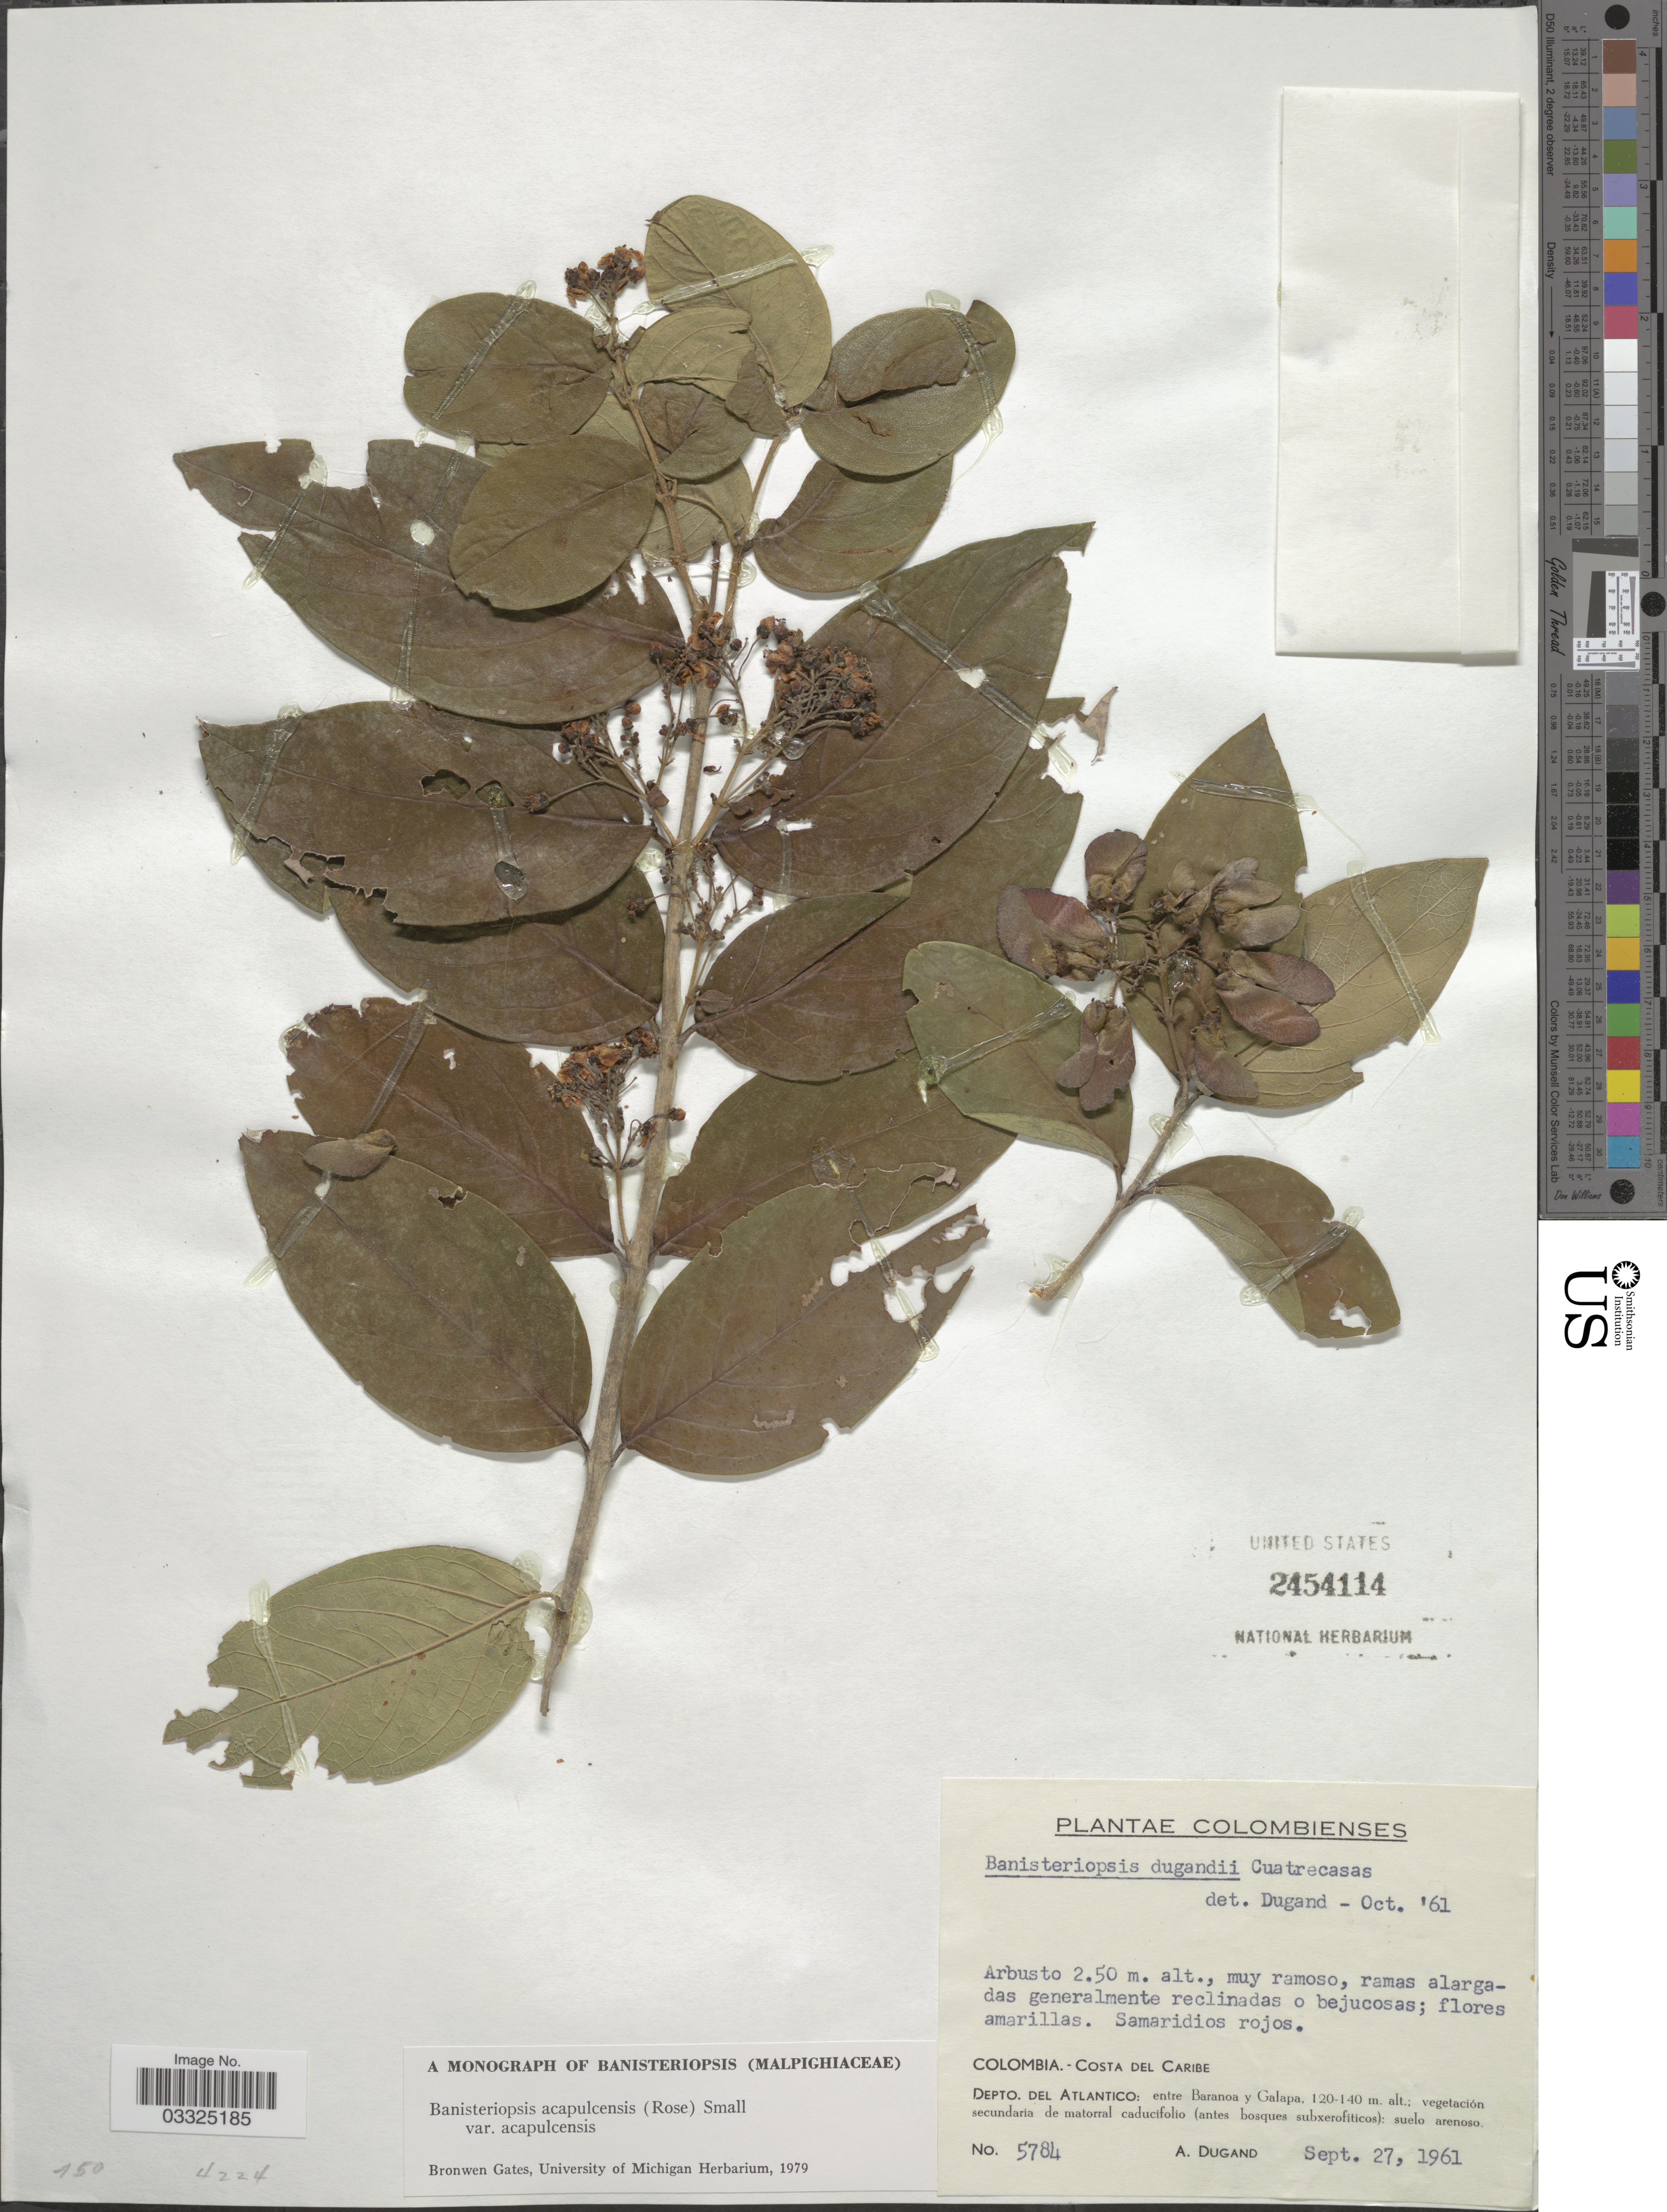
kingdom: Plantae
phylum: Tracheophyta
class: Magnoliopsida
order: Malpighiales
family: Malpighiaceae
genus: Bronwenia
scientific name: Bronwenia acapulcensis var. acapulcensis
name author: (Rose) W.R. Anderson & C. Davis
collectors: A. Dugand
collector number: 5784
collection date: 1961-09-27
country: Colombia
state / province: Atlántico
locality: Costa del Caribe, Depto. del Atlantico: entre Baranoa y Galapa.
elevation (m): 120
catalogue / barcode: US 2454114